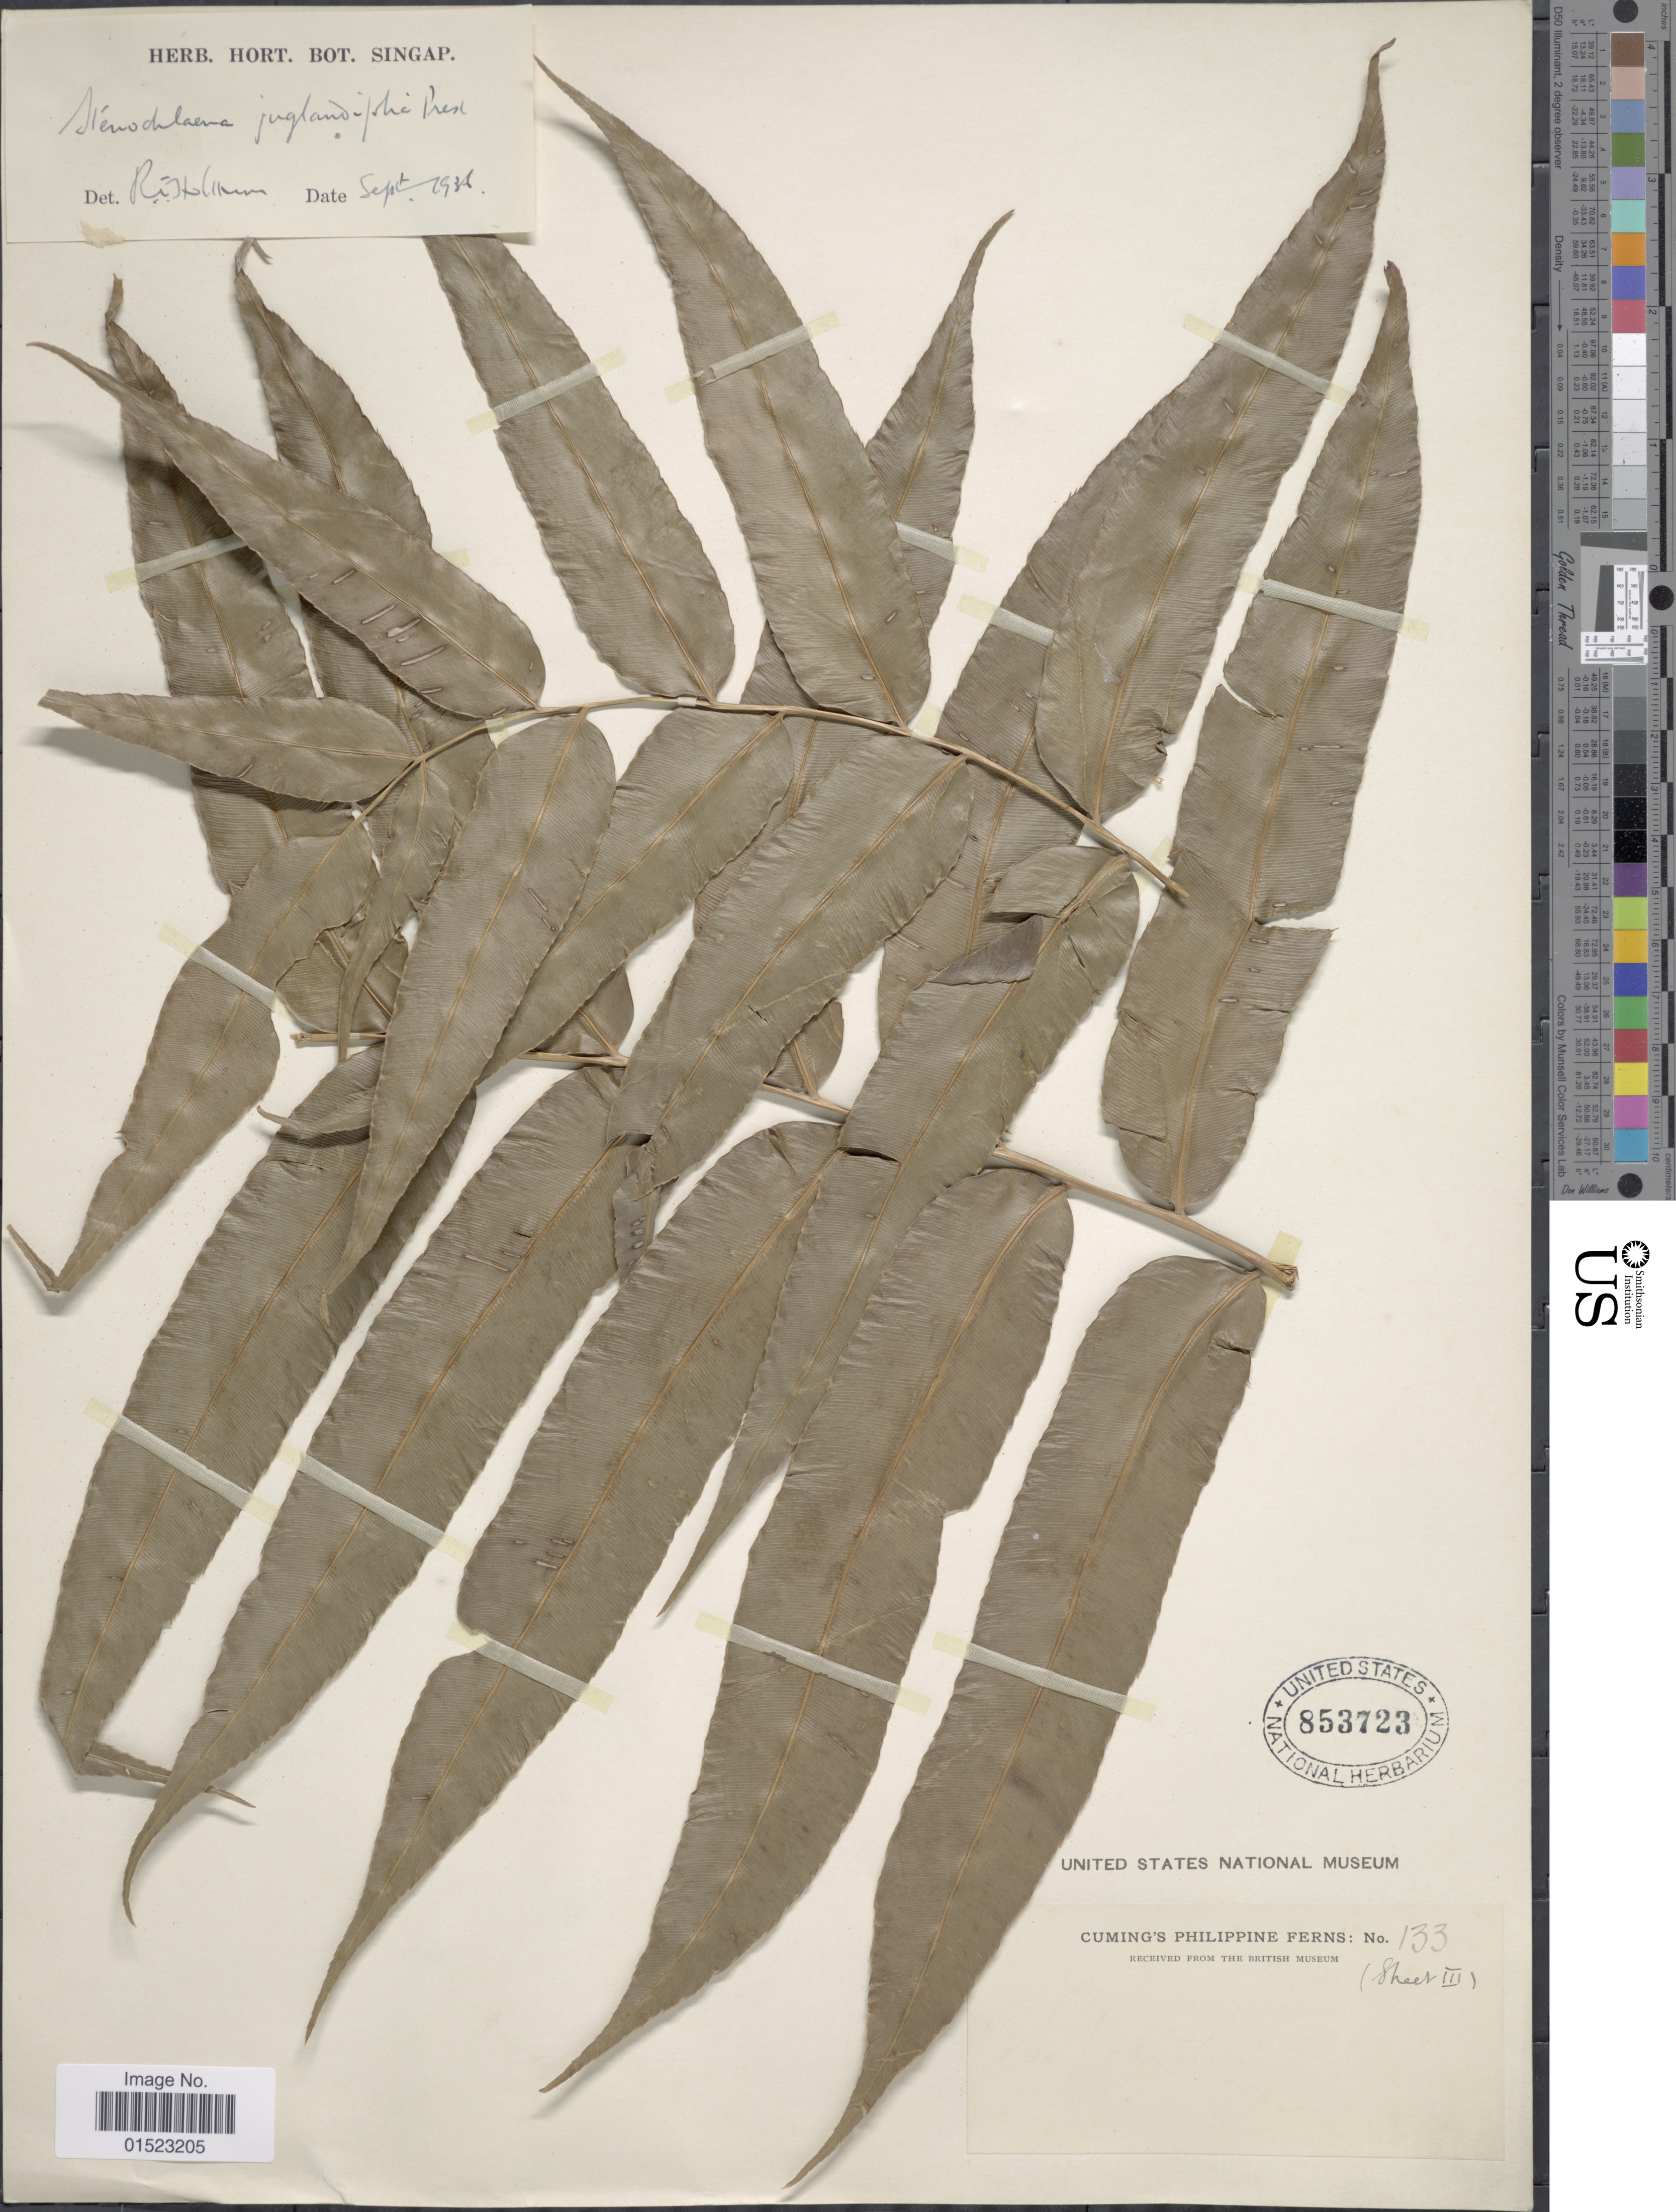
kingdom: Plantae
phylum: Tracheophyta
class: Polypodiopsida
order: Polypodiales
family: Blechnaceae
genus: Stenochlaena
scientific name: Stenochlaena milnei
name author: Underw.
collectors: -. Cuming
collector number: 133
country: Philippines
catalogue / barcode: US 853723